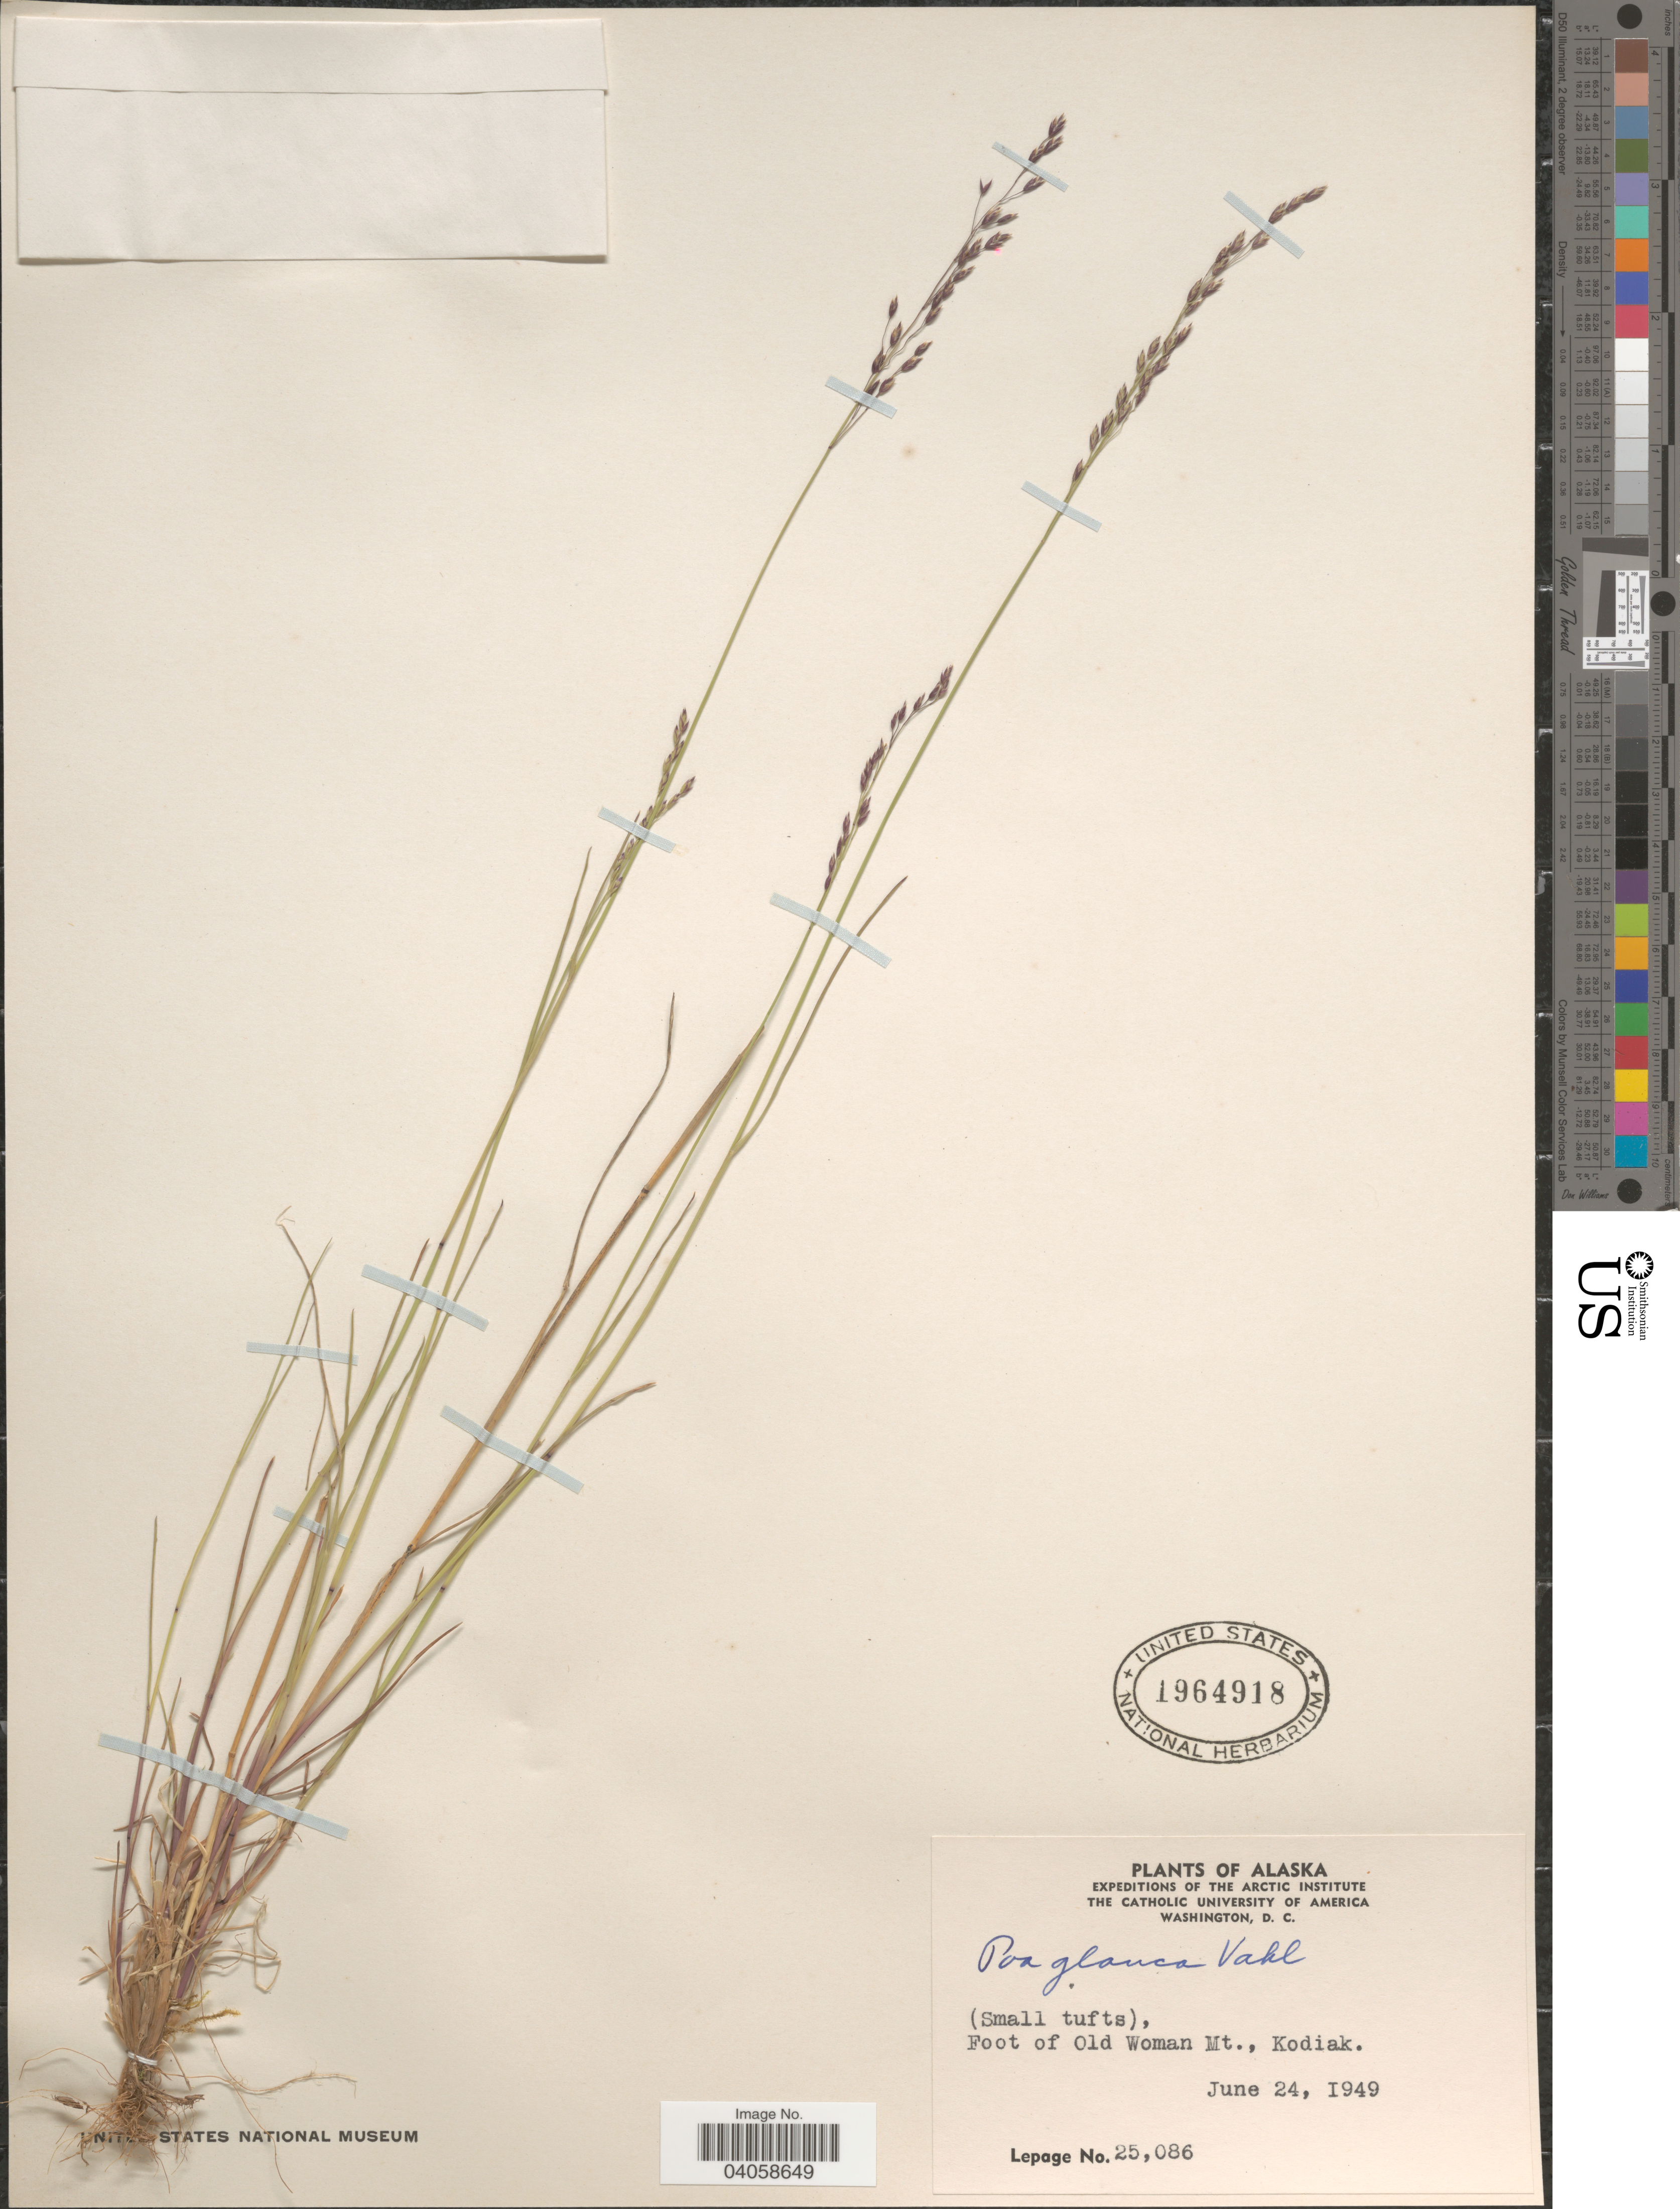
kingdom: Plantae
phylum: Tracheophyta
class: Liliopsida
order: Poales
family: Poaceae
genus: Poa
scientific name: Poa glauca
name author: Vahl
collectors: -. LePage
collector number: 25086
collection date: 1949-06-24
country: United States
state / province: Alaska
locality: Foot of Old Woman Mt., Kodiak.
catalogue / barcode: US 1964918